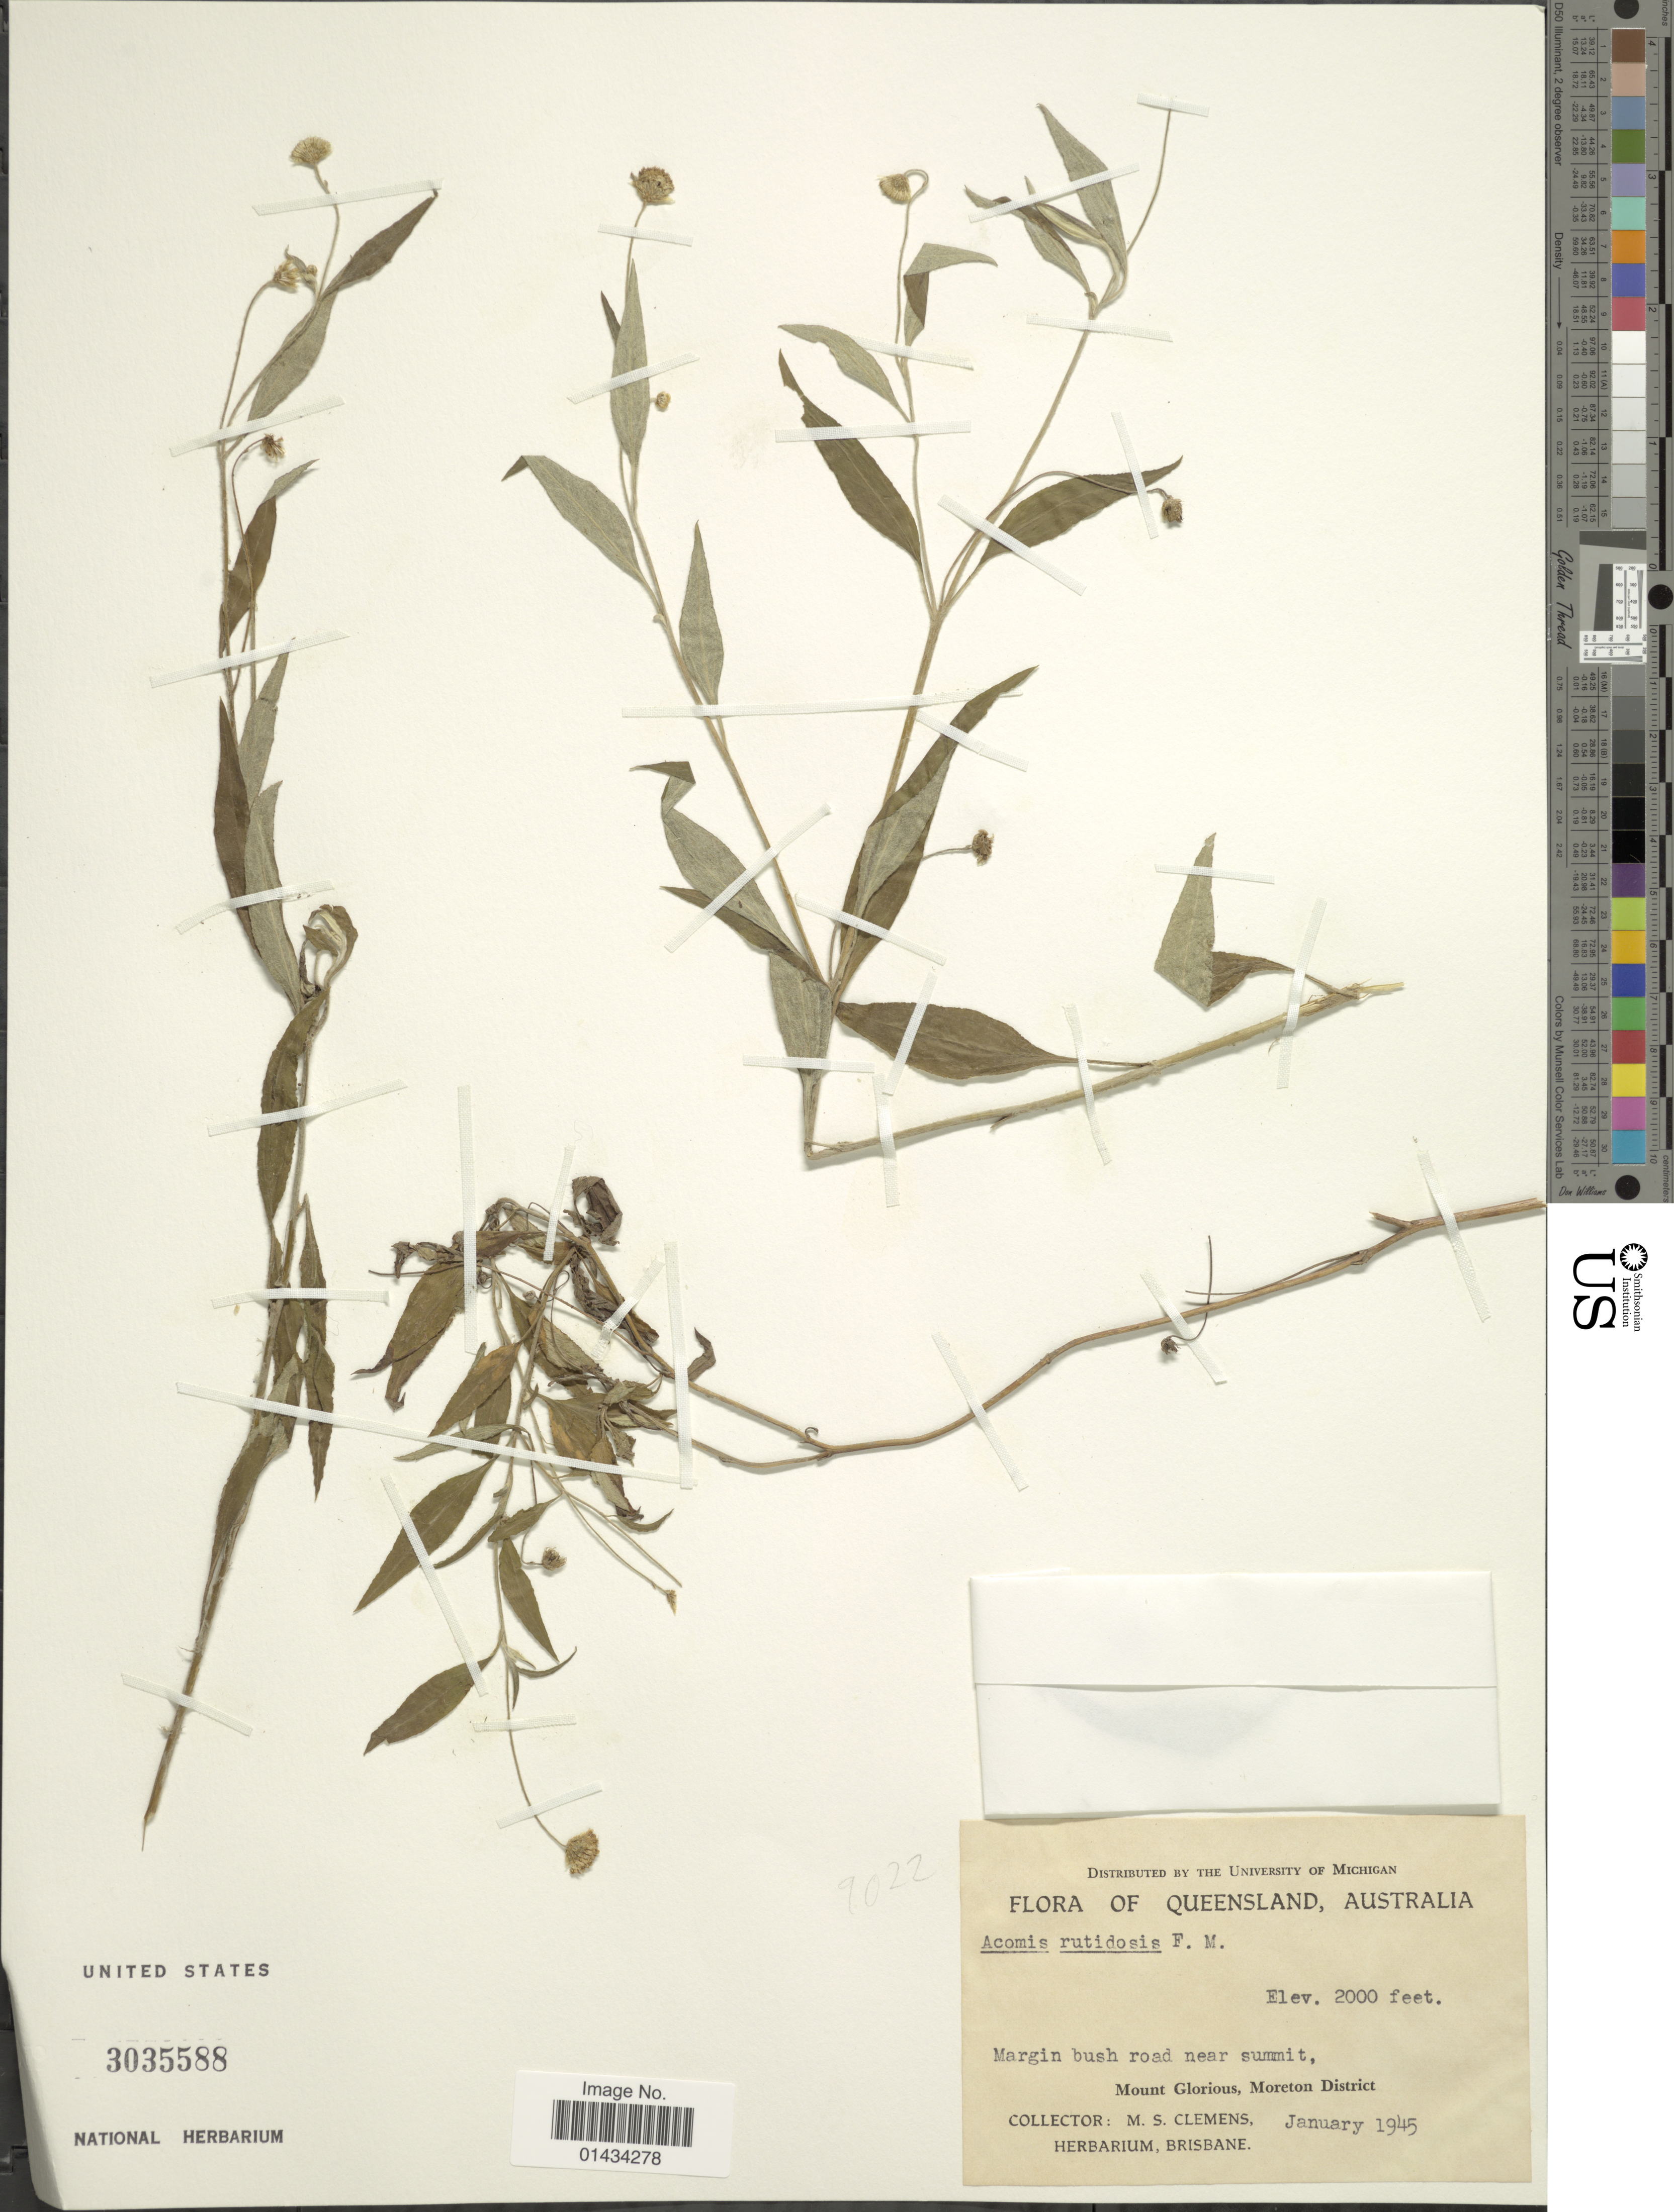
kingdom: Plantae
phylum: Tracheophyta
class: Magnoliopsida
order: Asterales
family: Asteraceae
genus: Acomis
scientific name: Acomis rutidosis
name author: F. Muell.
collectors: M. S. Clemens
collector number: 9022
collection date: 1945-01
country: Australia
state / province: Queensland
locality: Margin bush road near summit, Mount Glorious, Moreton District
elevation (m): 610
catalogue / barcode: US 3035588